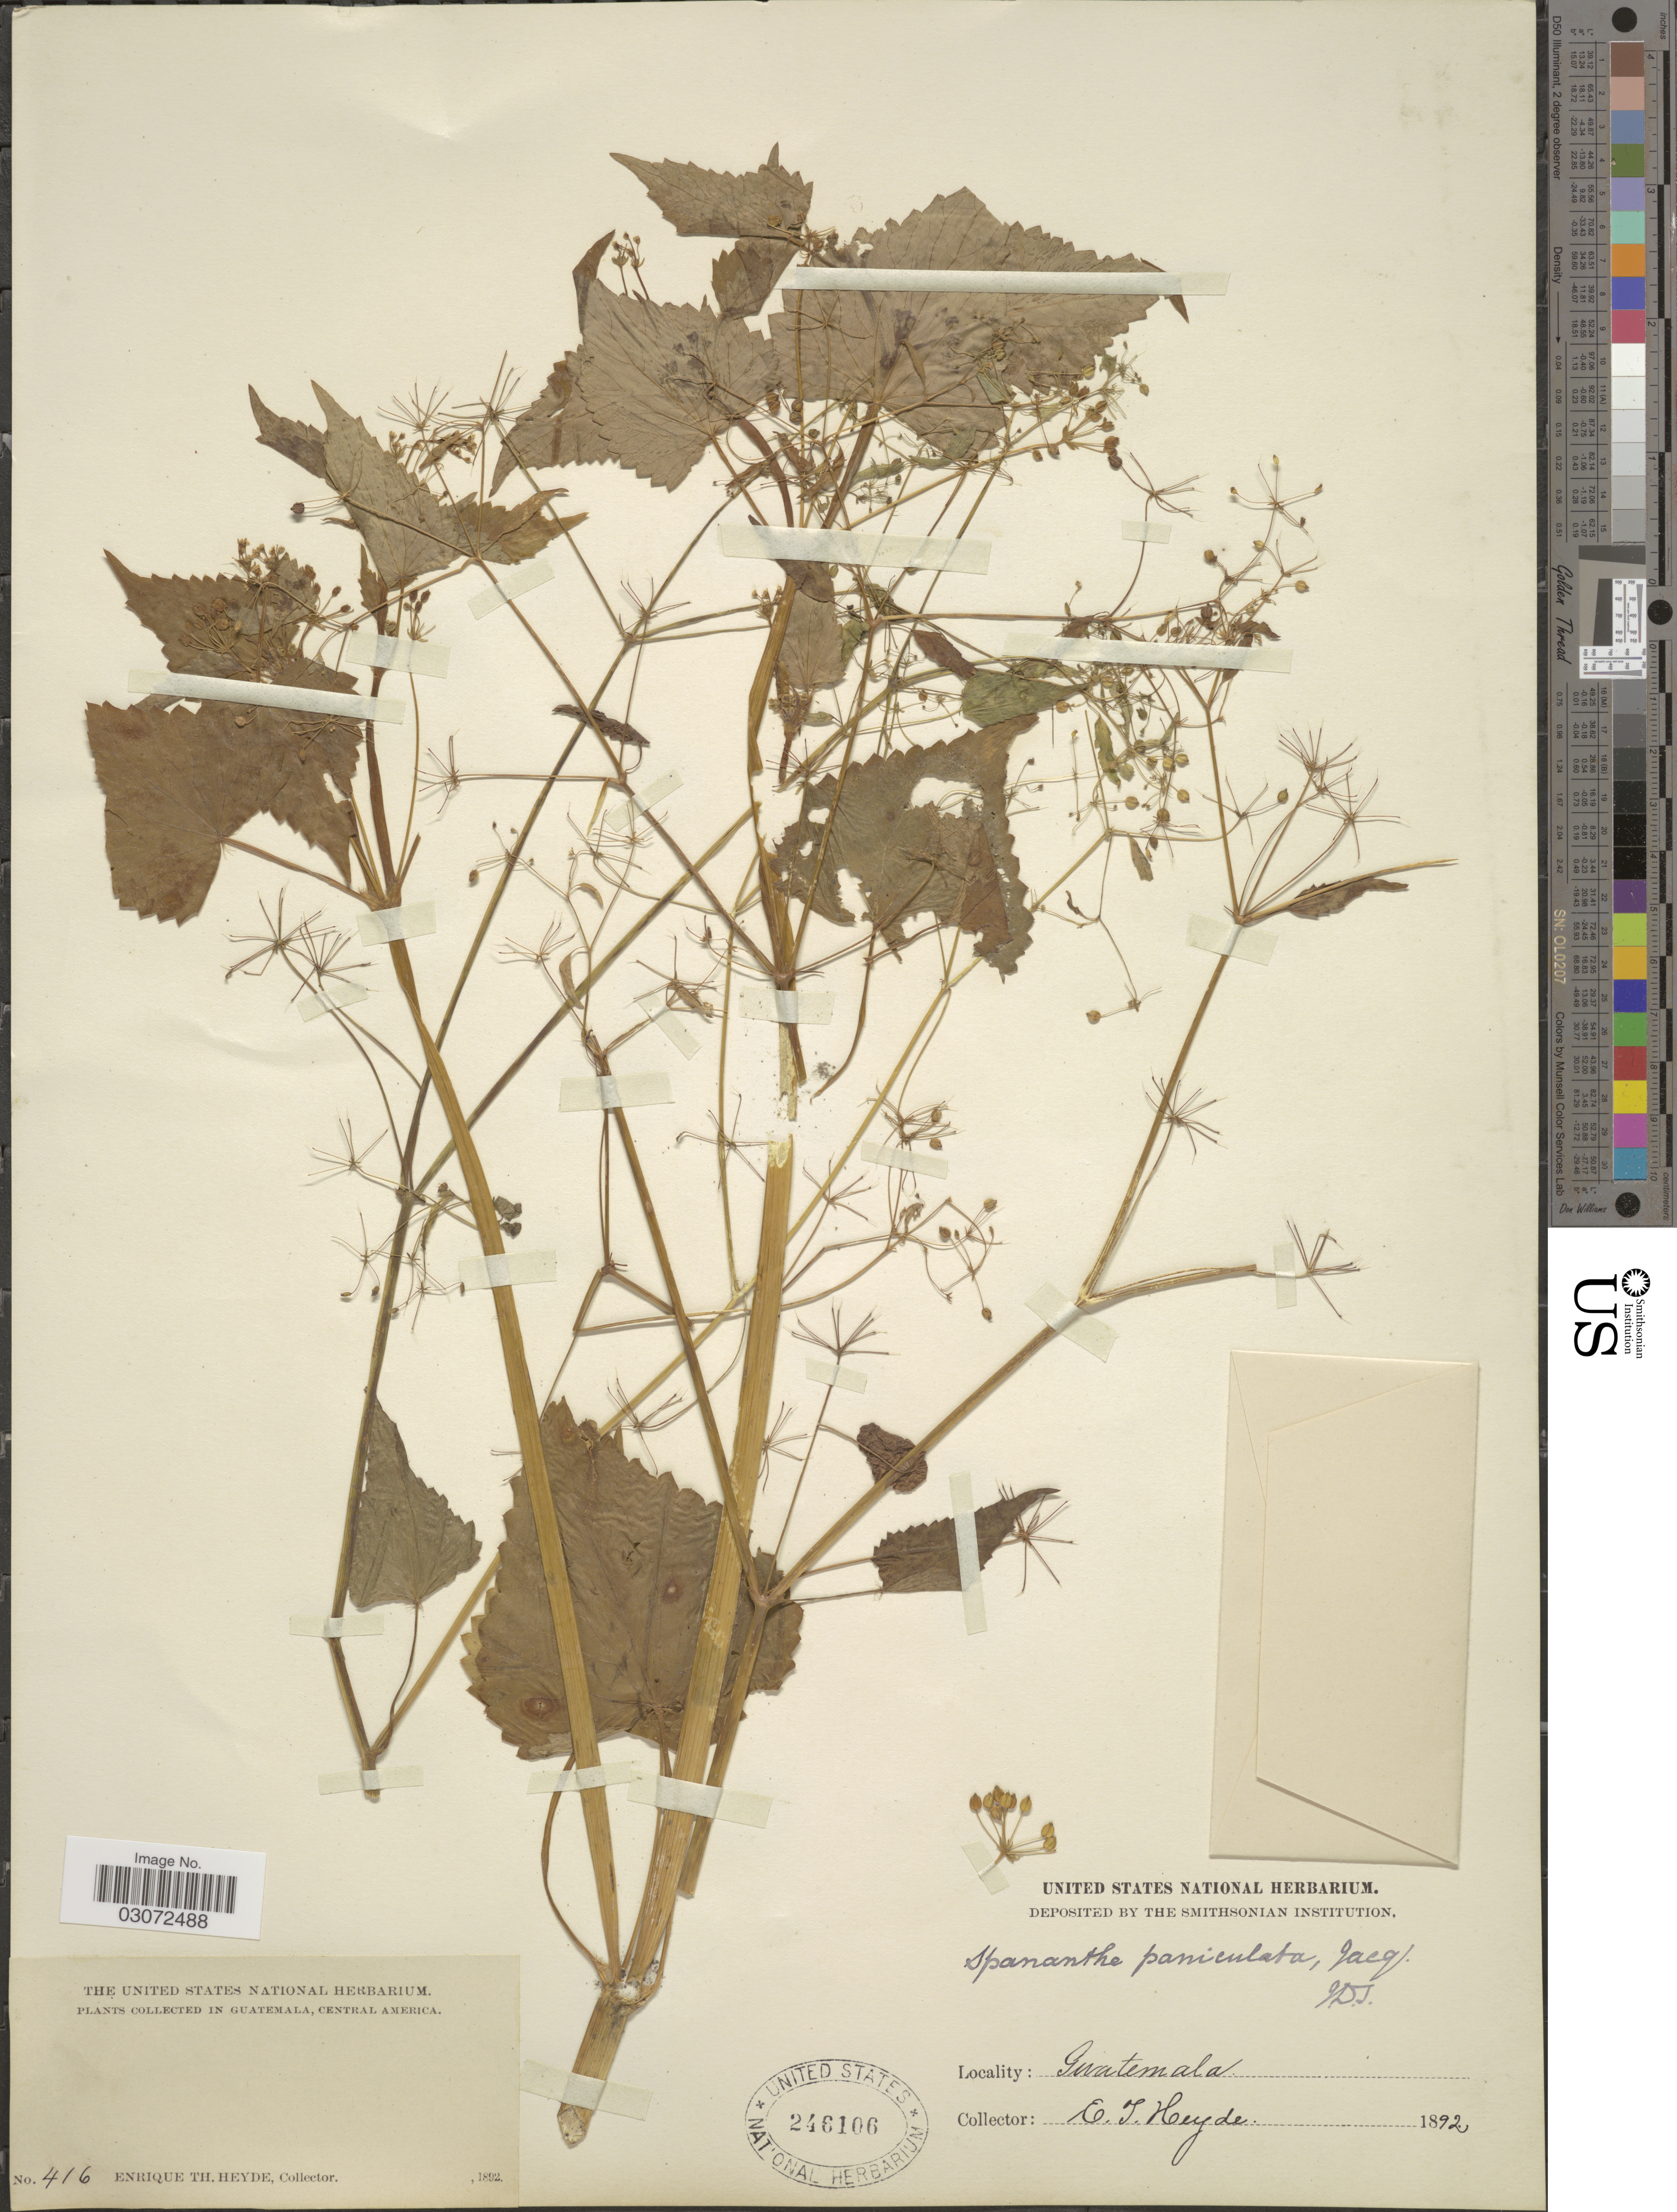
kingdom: Plantae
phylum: Tracheophyta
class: Magnoliopsida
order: Apiales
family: Apiaceae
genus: Spananthe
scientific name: Spananthe paniculata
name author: Jacq.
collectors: E. T. Heyde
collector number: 416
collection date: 1892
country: Guatemala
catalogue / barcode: US 246106